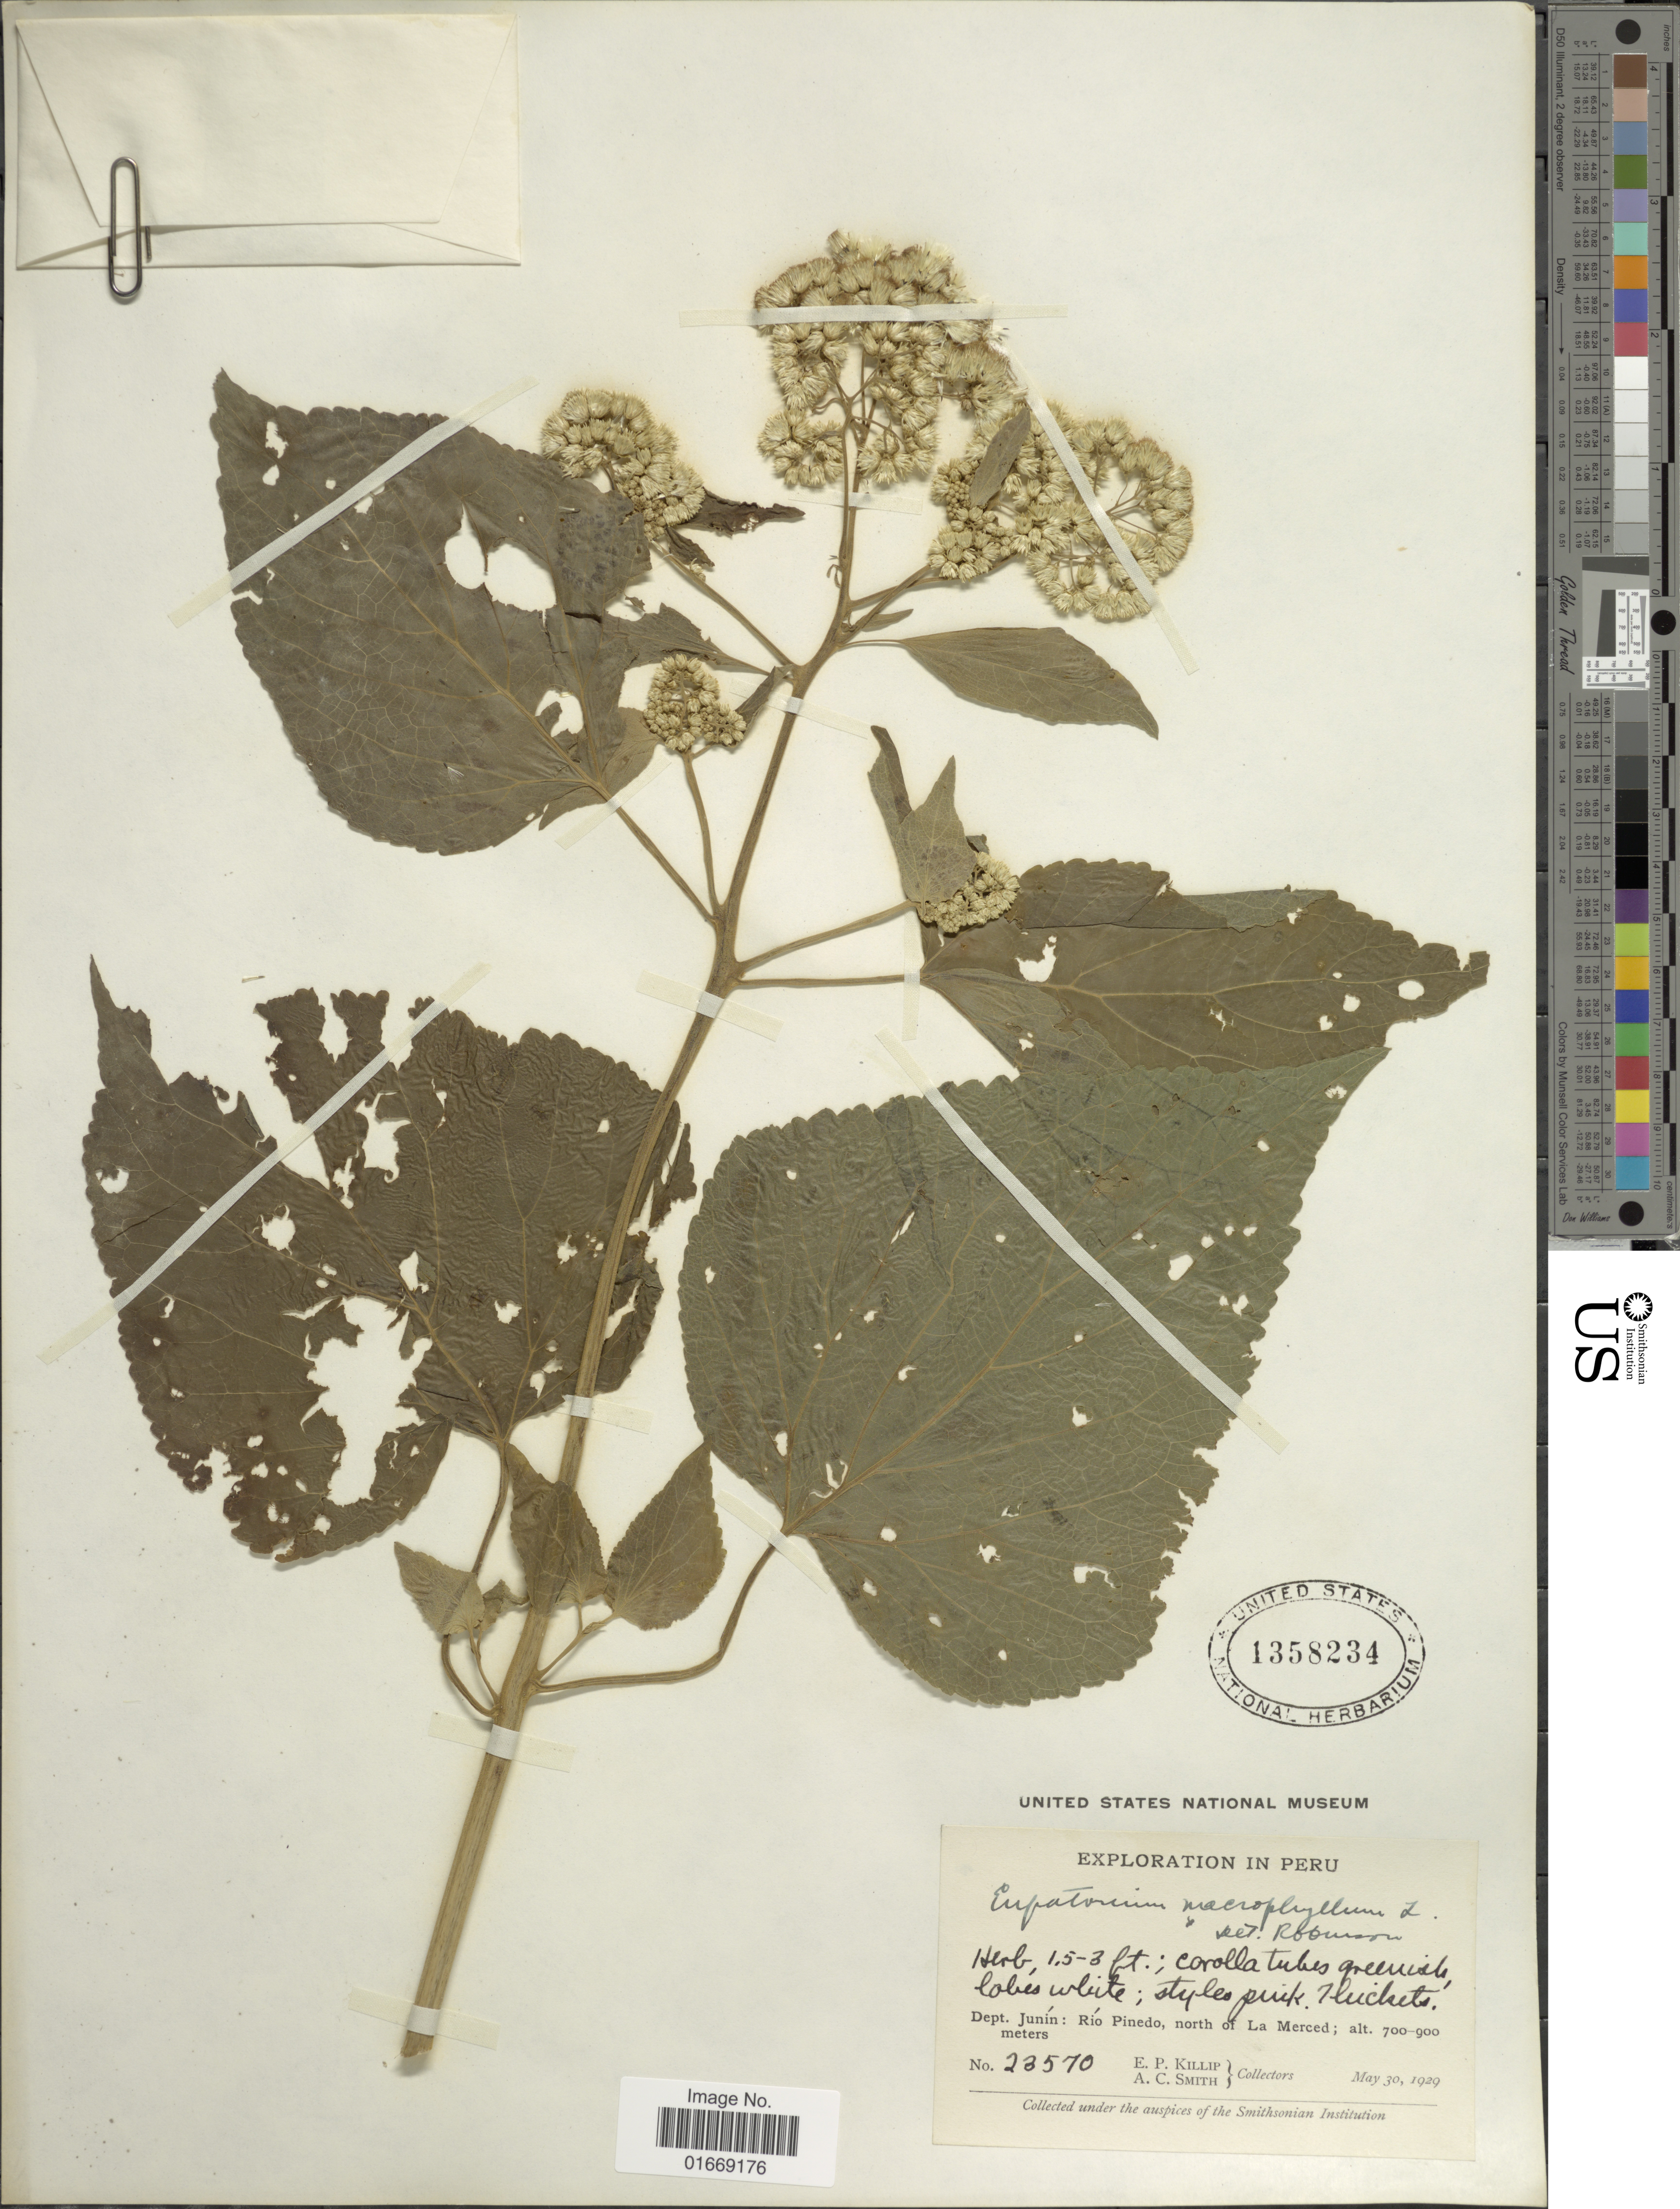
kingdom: Plantae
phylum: Tracheophyta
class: Magnoliopsida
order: Asterales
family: Asteraceae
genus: Hebeclinium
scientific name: Hebeclinium macrophyllum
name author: (L.) DC.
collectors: E. P. Killip & A. C. Smith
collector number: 23570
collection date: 1929-05-30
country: Peru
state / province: Junín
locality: Rio Pinedo., north of La Merced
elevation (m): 700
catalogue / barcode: US 1358234